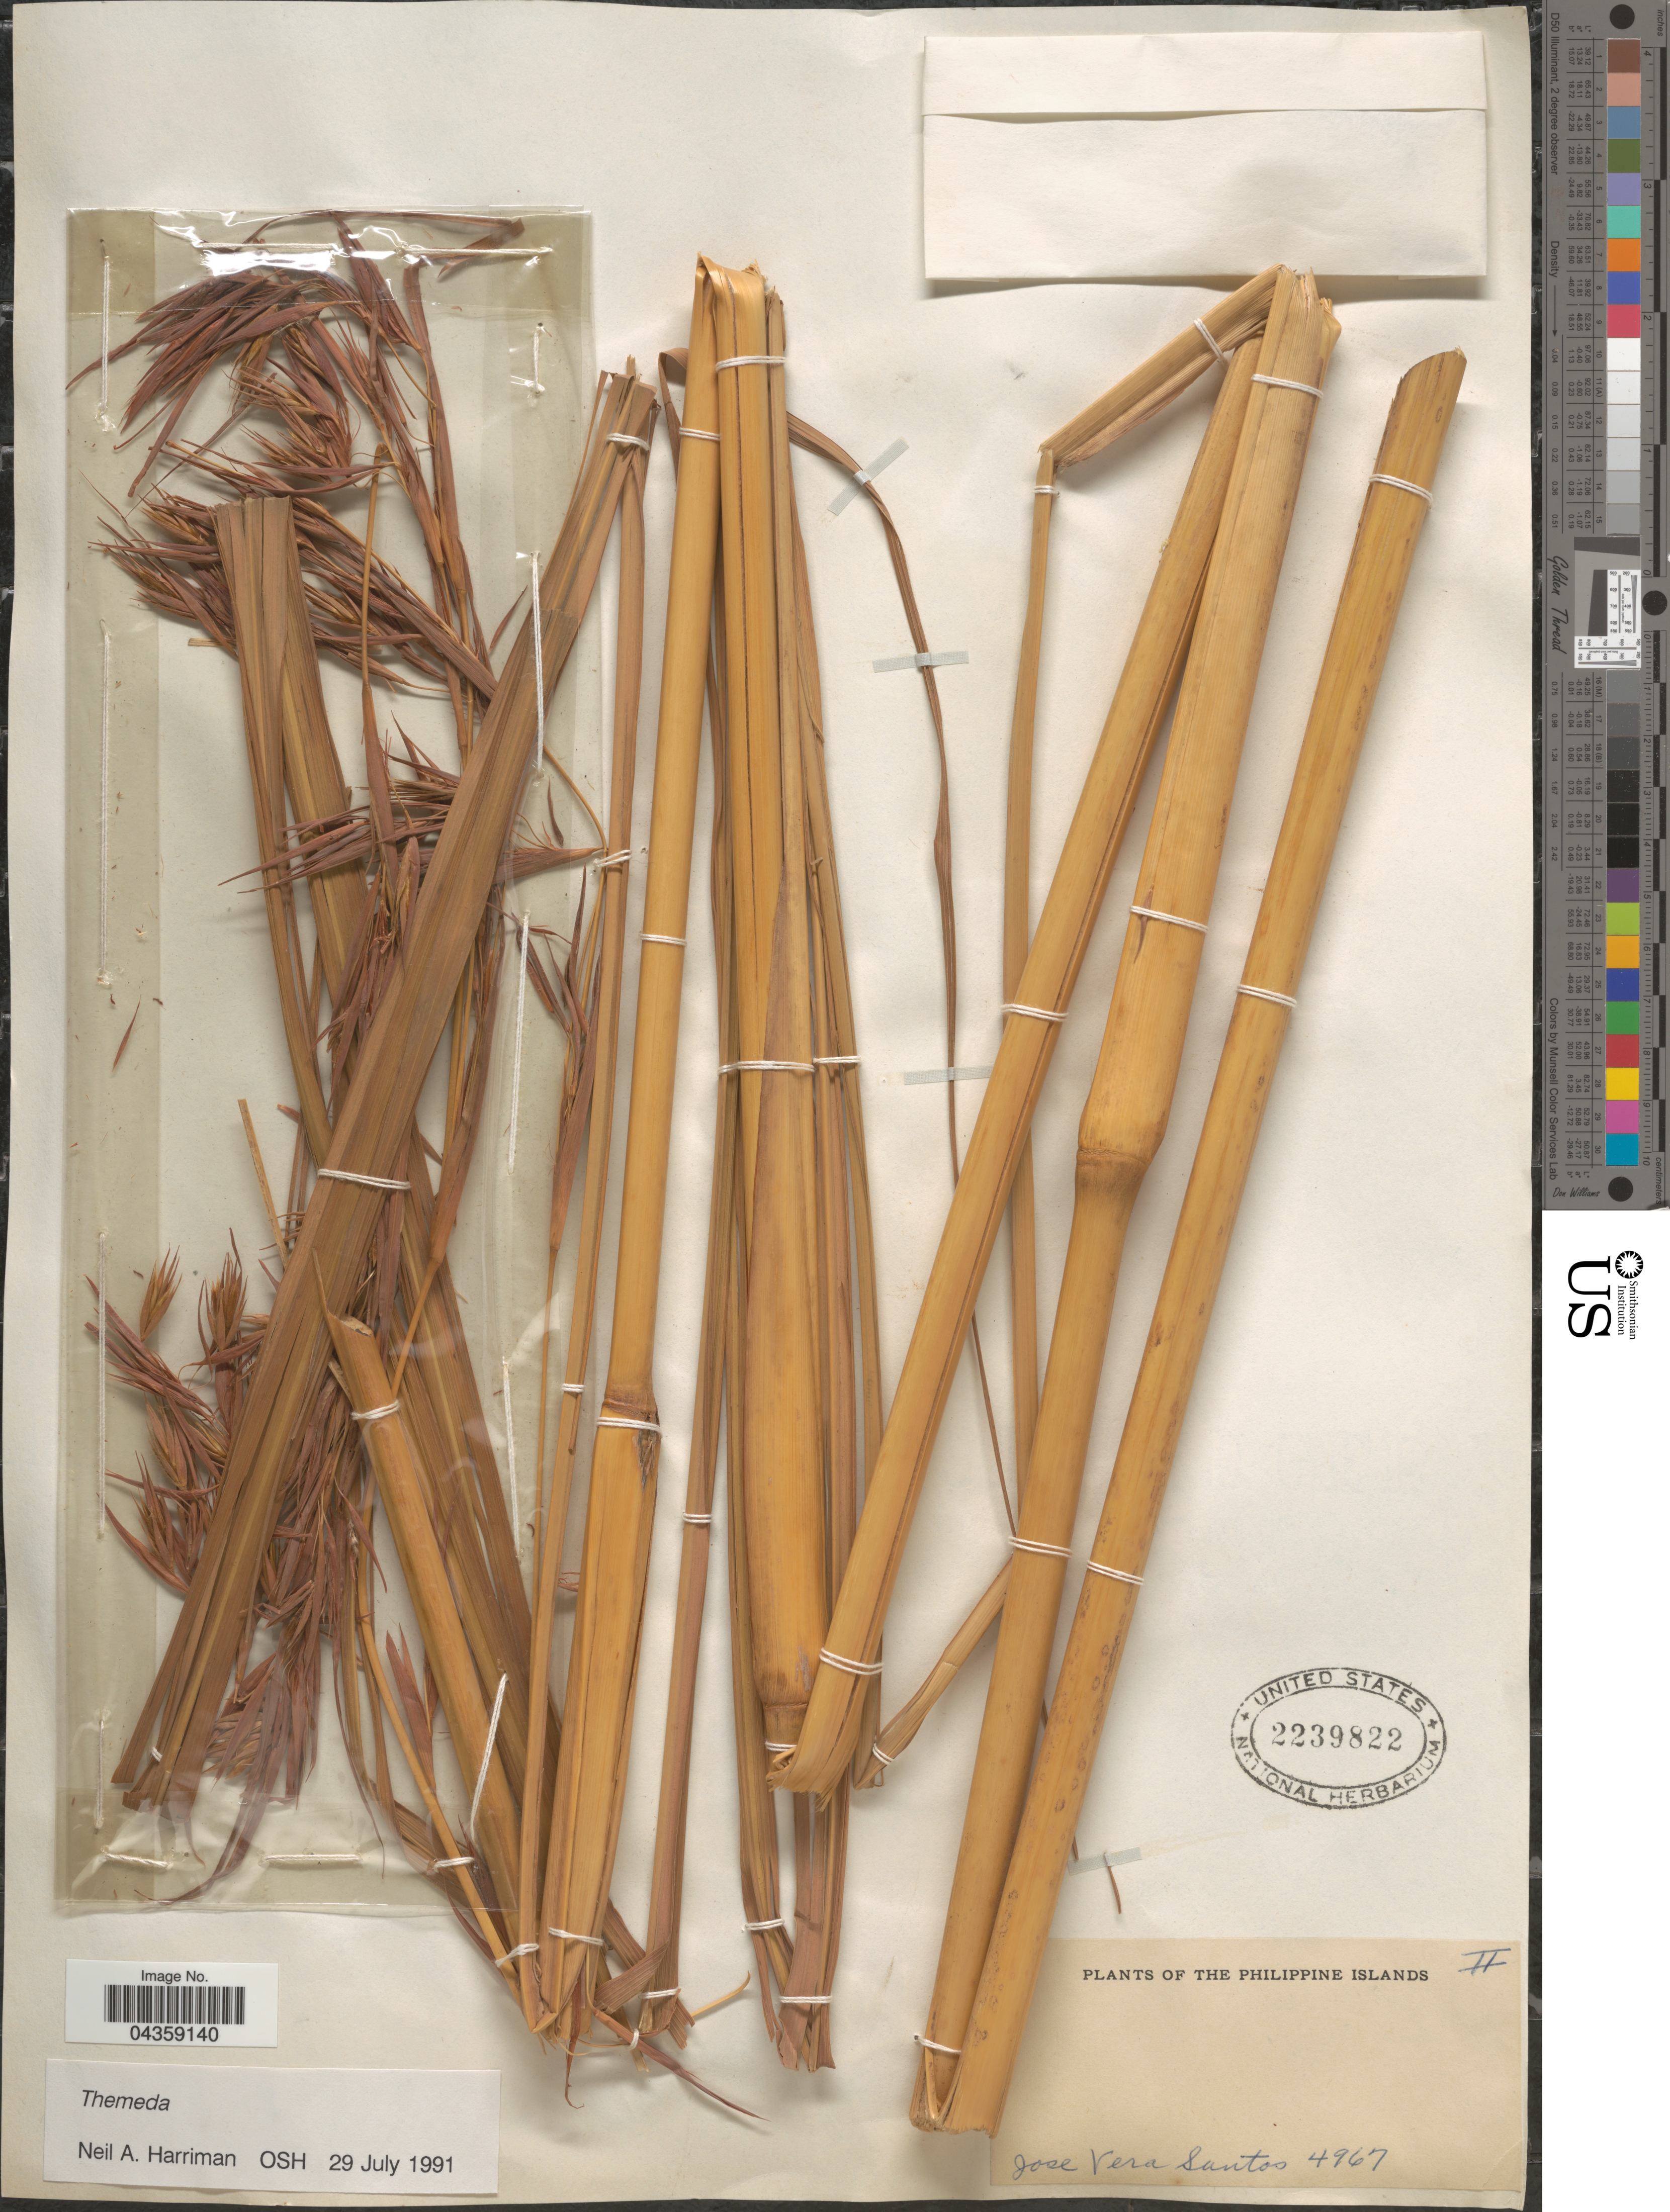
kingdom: Plantae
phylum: Tracheophyta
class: Liliopsida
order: Poales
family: Poaceae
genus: Themeda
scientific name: Themeda sp.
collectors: J. V. Santos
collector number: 4967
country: Philippines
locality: The Philippine Islands.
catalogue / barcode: US 2239822